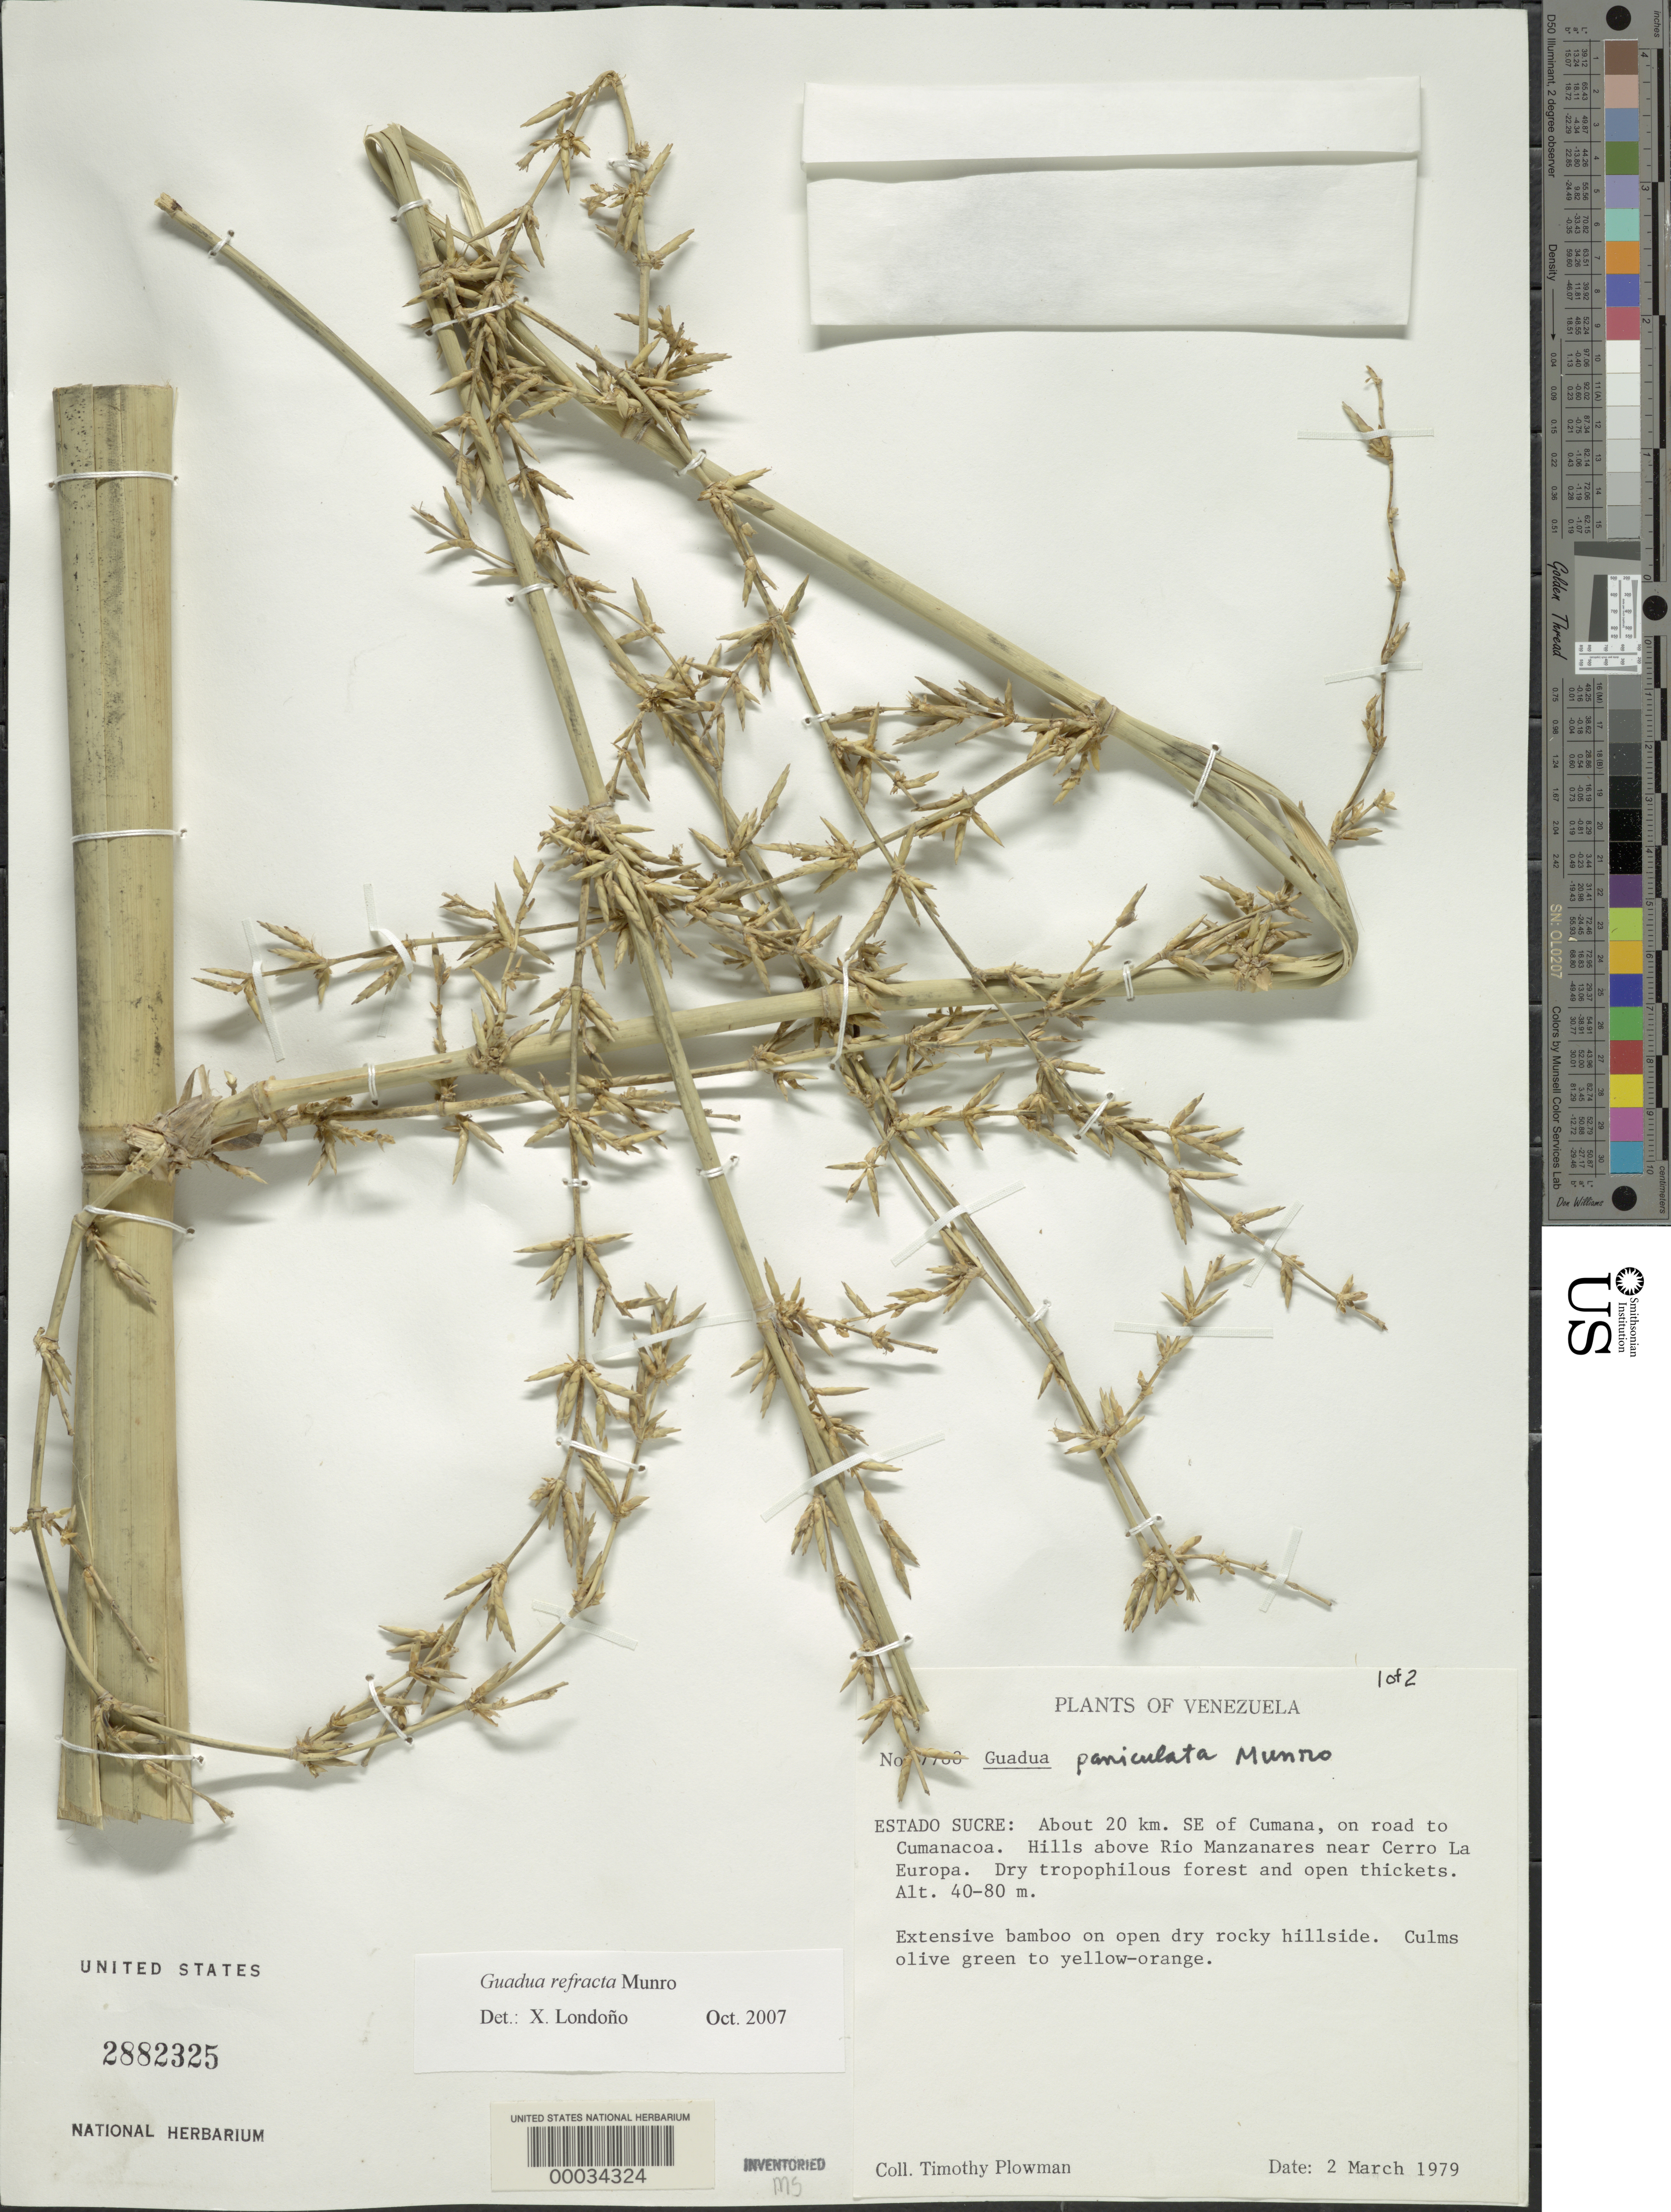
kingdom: Plantae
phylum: Tracheophyta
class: Liliopsida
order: Poales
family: Poaceae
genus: Guadua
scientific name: Guadua venezuelae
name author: Munro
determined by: McMurchie, Elizabeth, (UNITED STATES)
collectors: T. Plowman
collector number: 7788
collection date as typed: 02 Mar 1979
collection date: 1979-03-02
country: Venezuela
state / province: Sucre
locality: Cumana, cumanacoa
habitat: Dry tropophilous forest and open thickets.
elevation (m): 40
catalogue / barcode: US 2882325